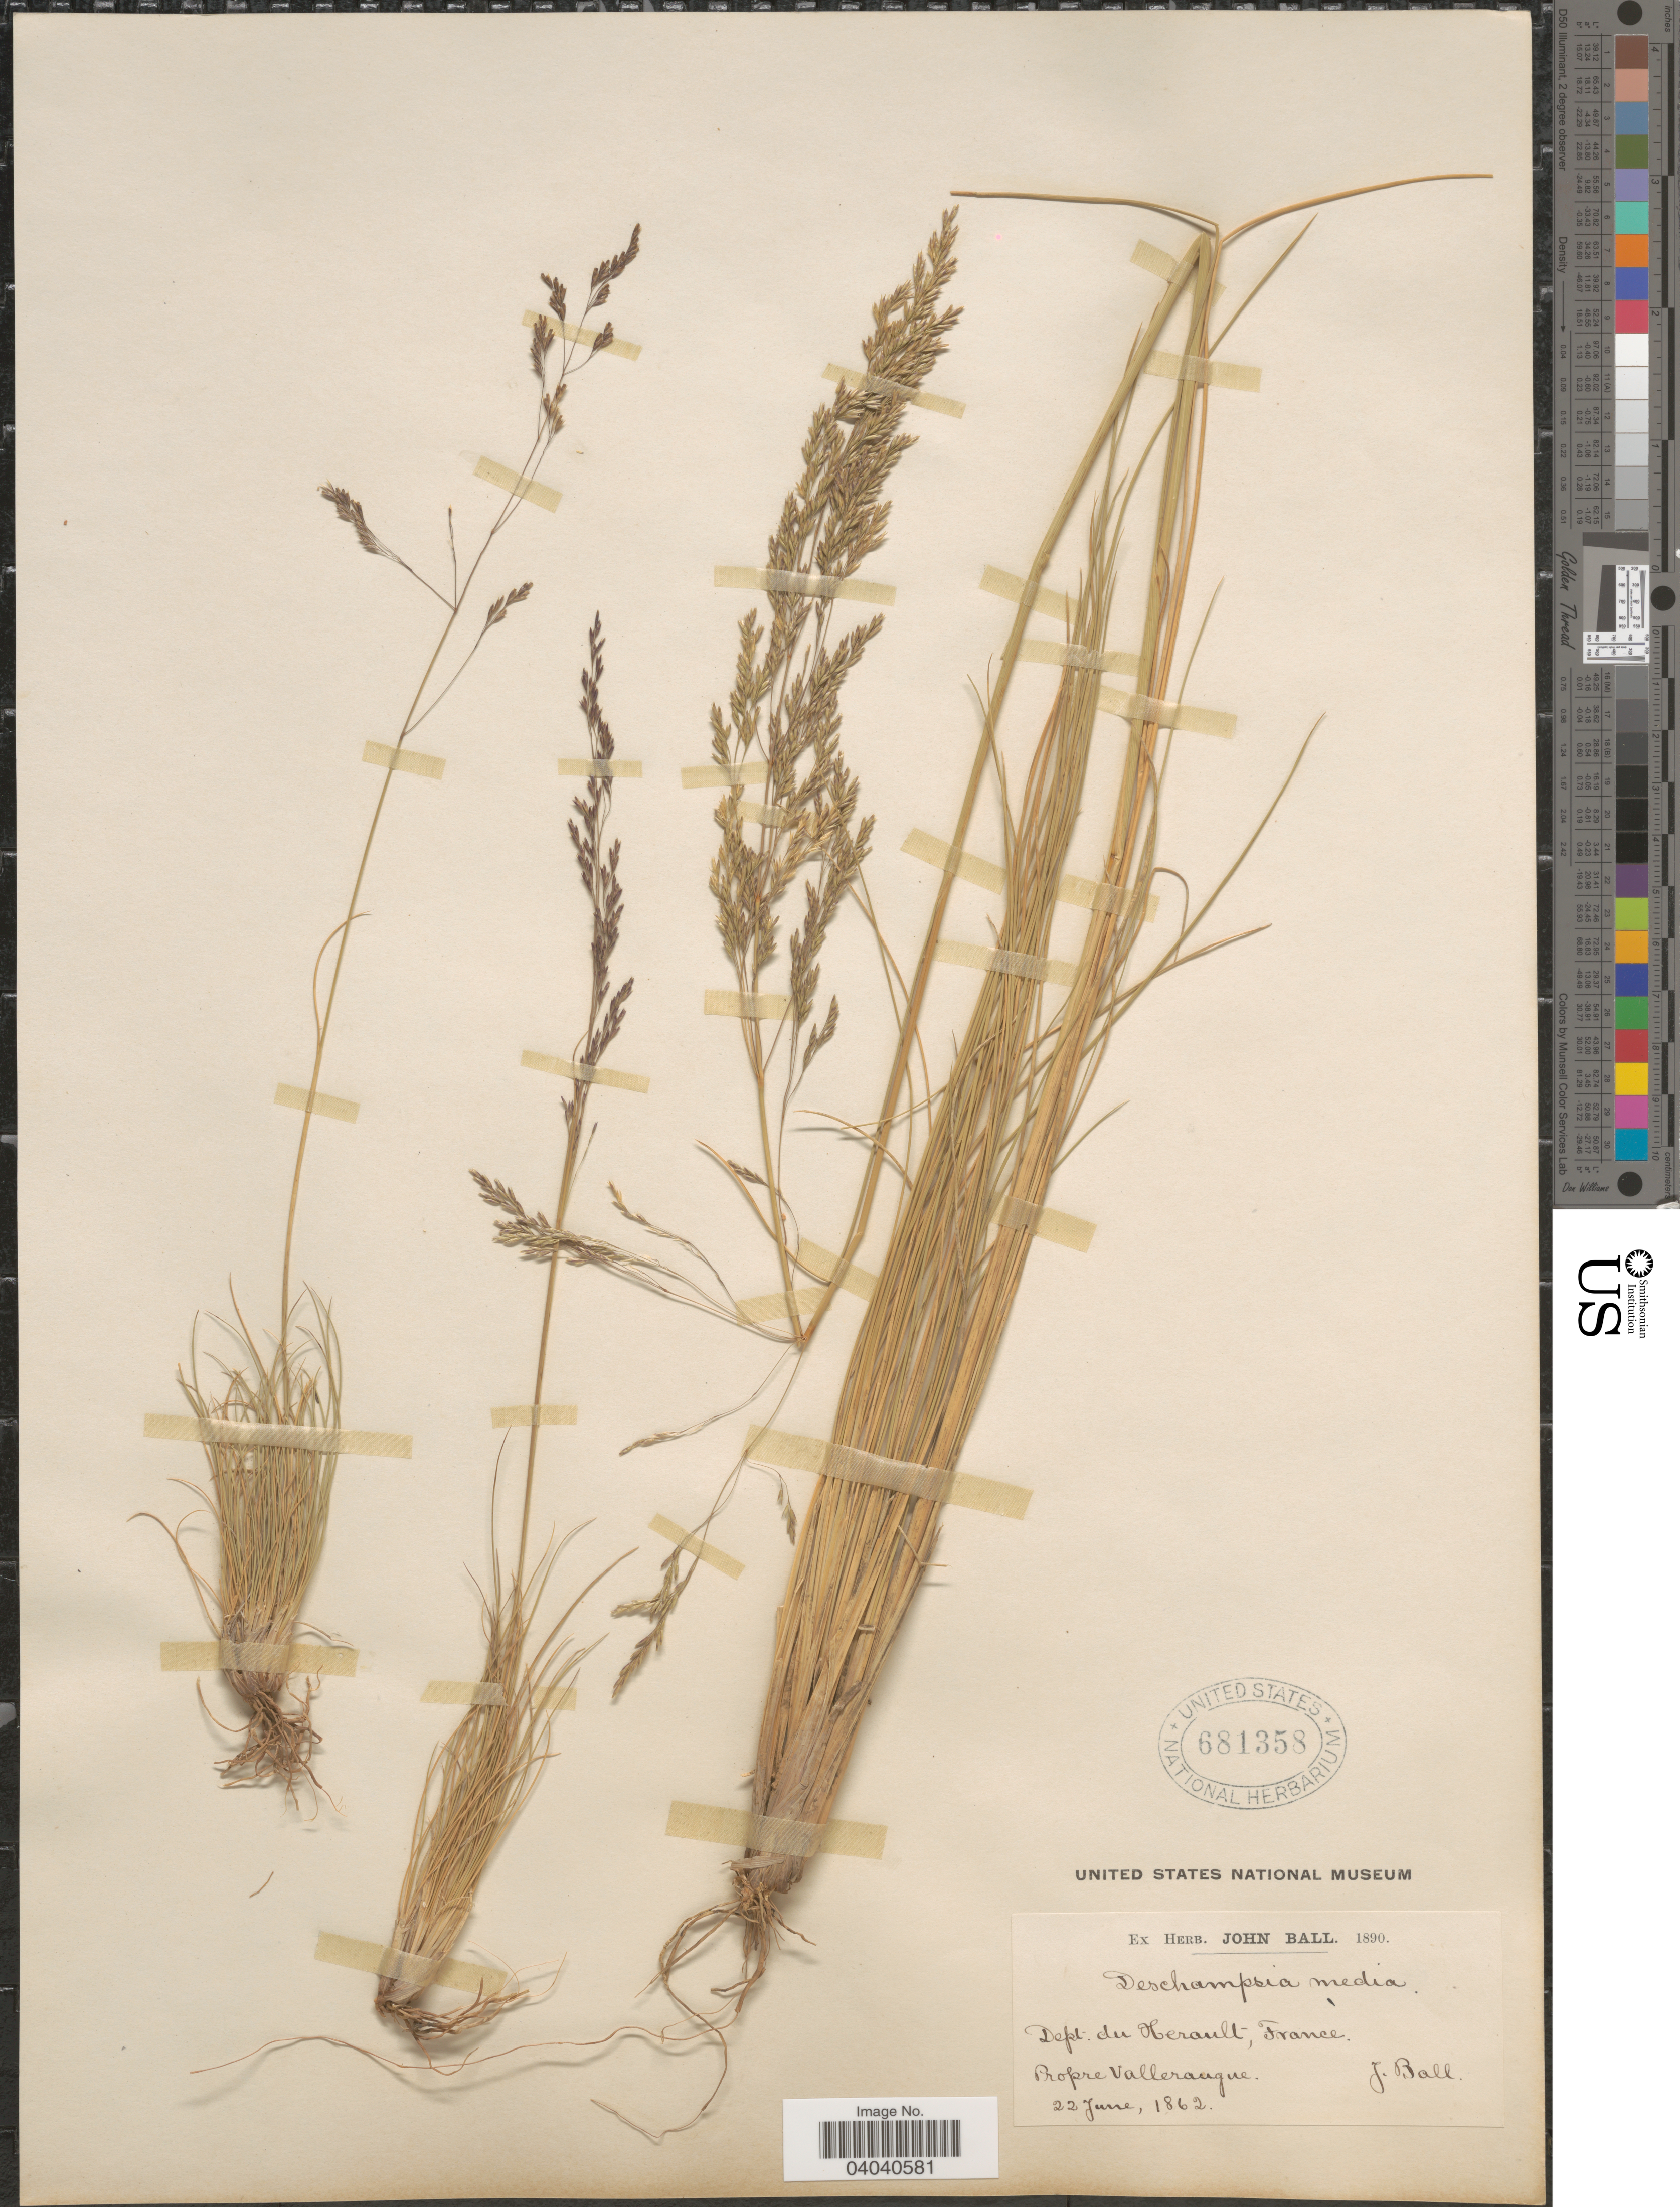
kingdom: Plantae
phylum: Tracheophyta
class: Liliopsida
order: Poales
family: Poaceae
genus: Deschampsia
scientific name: Deschampsia media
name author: (Gouan) Roem. & Schult.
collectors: J. Ball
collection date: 1862-06-22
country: France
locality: Dept. du Herault. Propre Vallerangue.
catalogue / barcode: US 681358